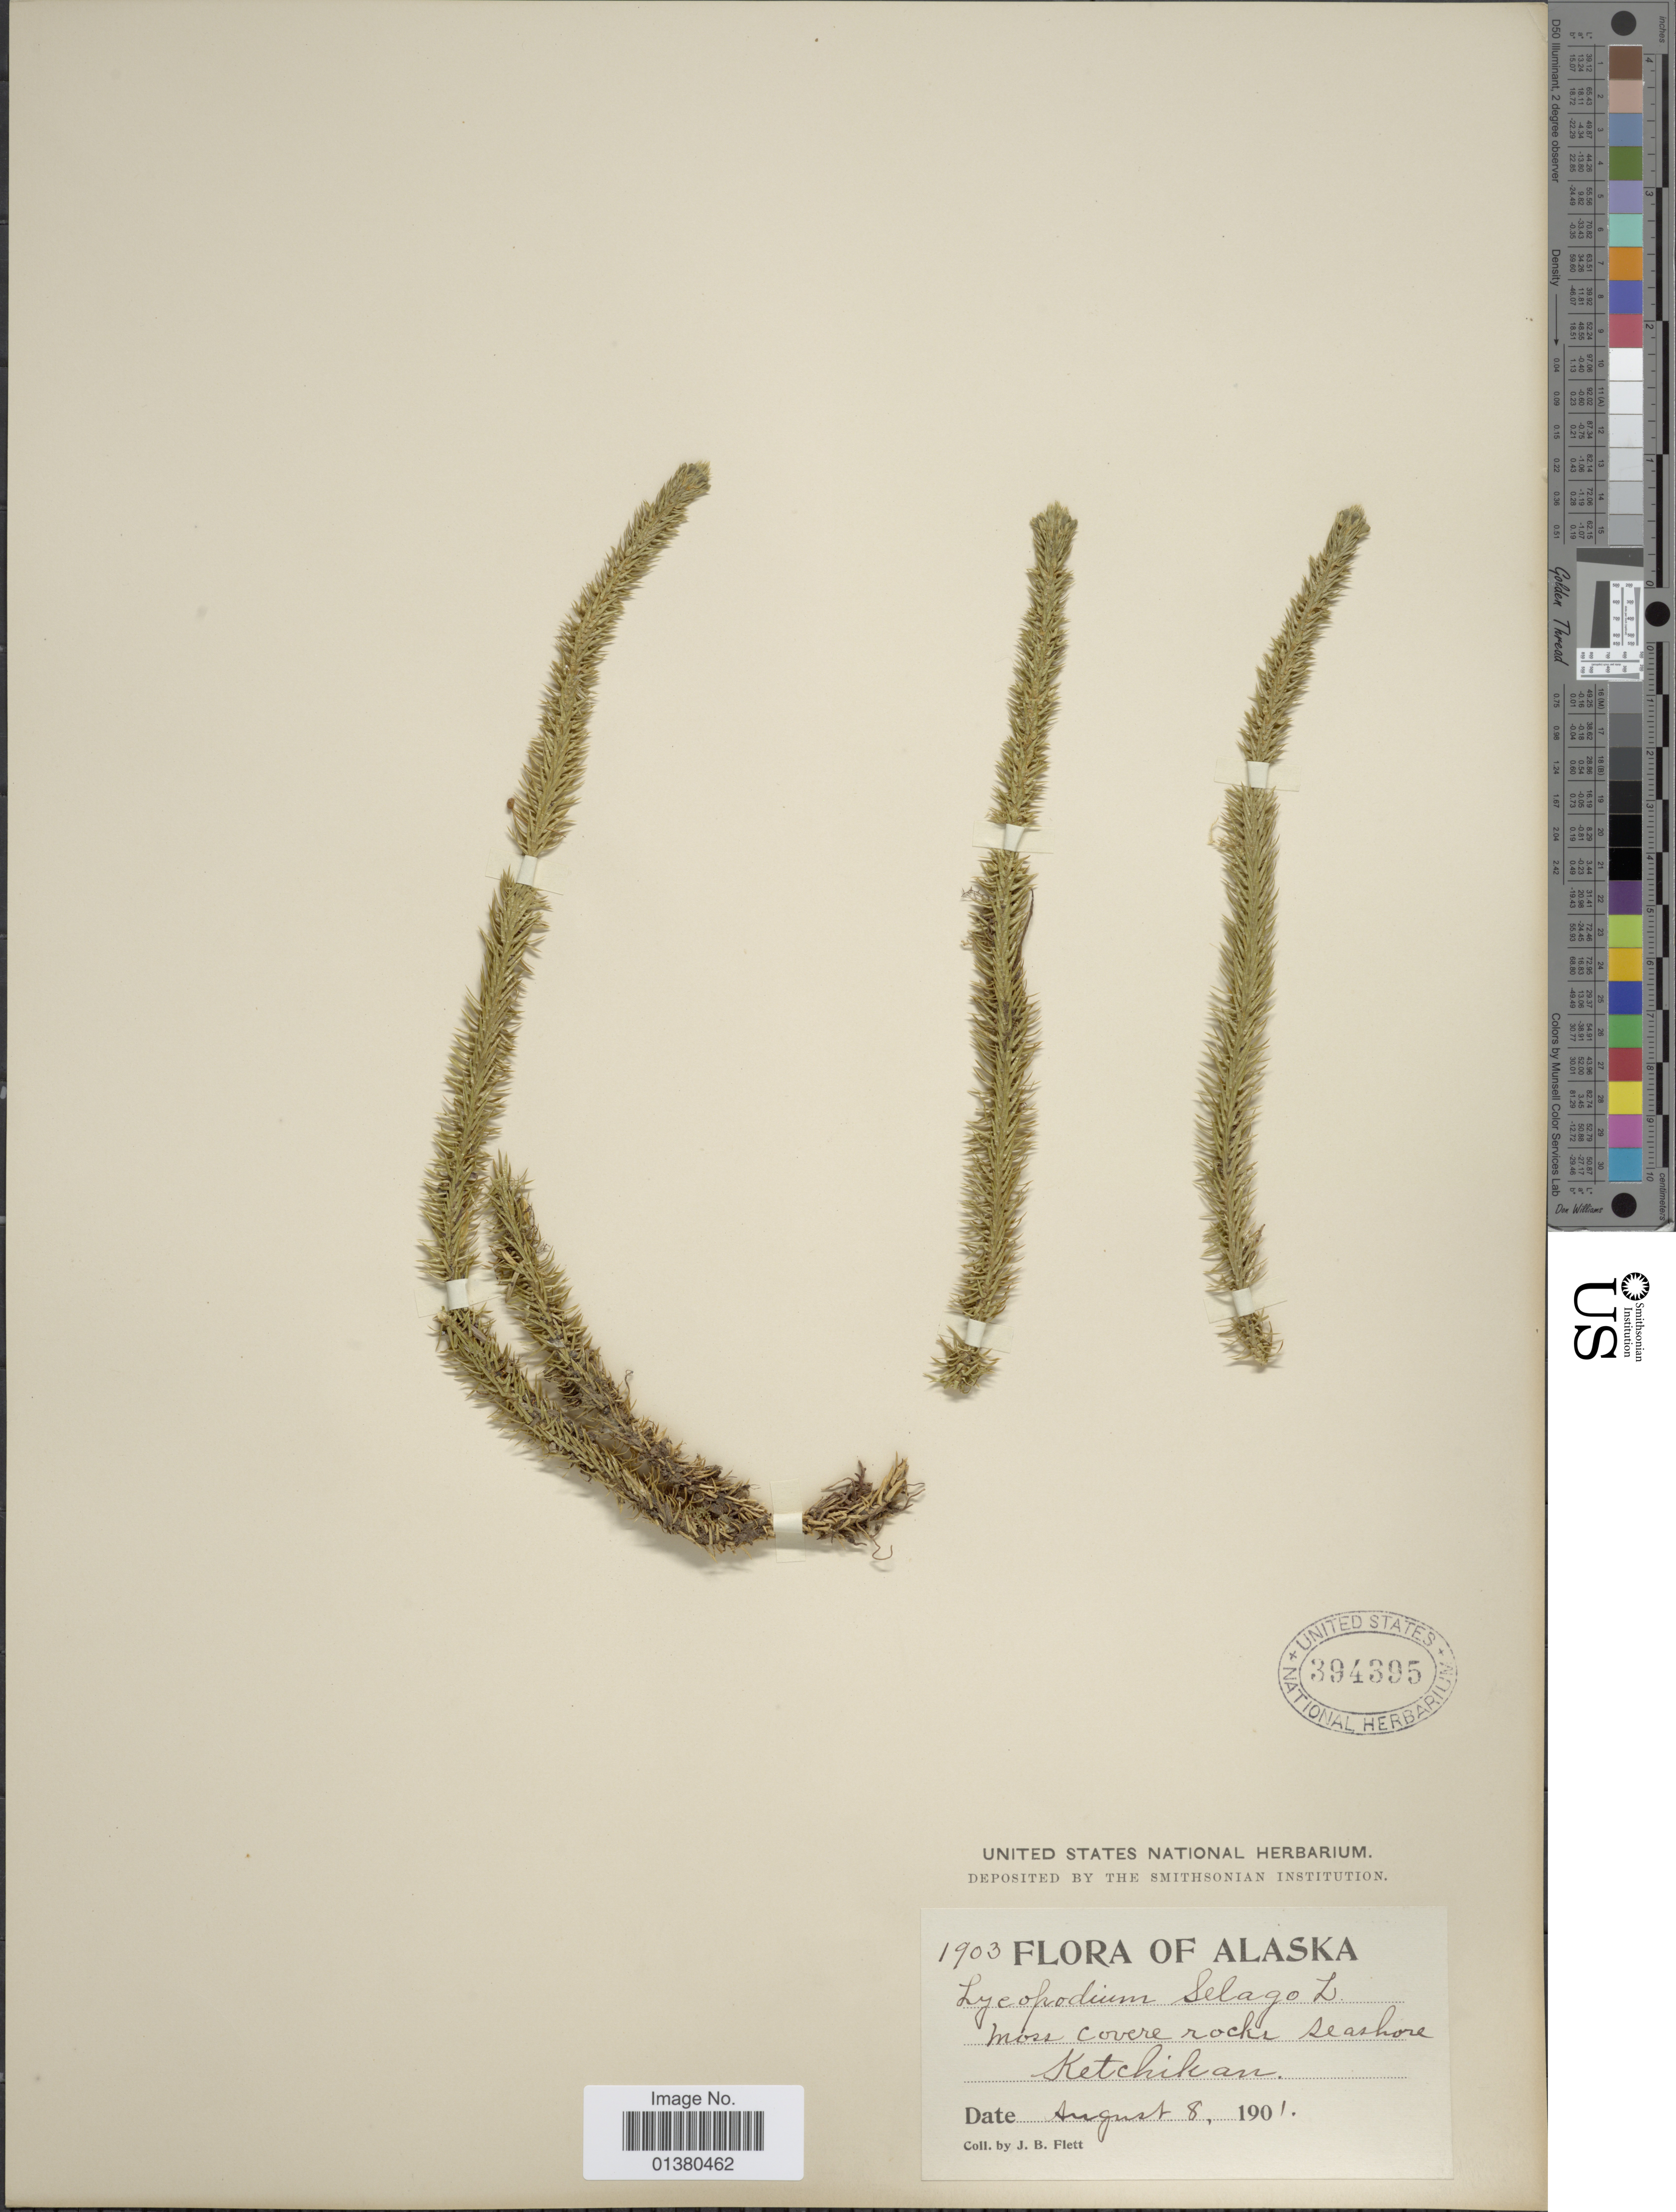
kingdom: Plantae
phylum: Tracheophyta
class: Lycopodiopsida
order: Lycopodiales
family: Lycopodiaceae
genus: Huperzia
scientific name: Huperzia selago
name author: (L.) Bernh. ex Schrank & Mart.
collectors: J. Flett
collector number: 1903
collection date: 1901-08-08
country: United States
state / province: Alaska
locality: Moss covere rocks seashore Ketchikan.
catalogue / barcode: US 394395